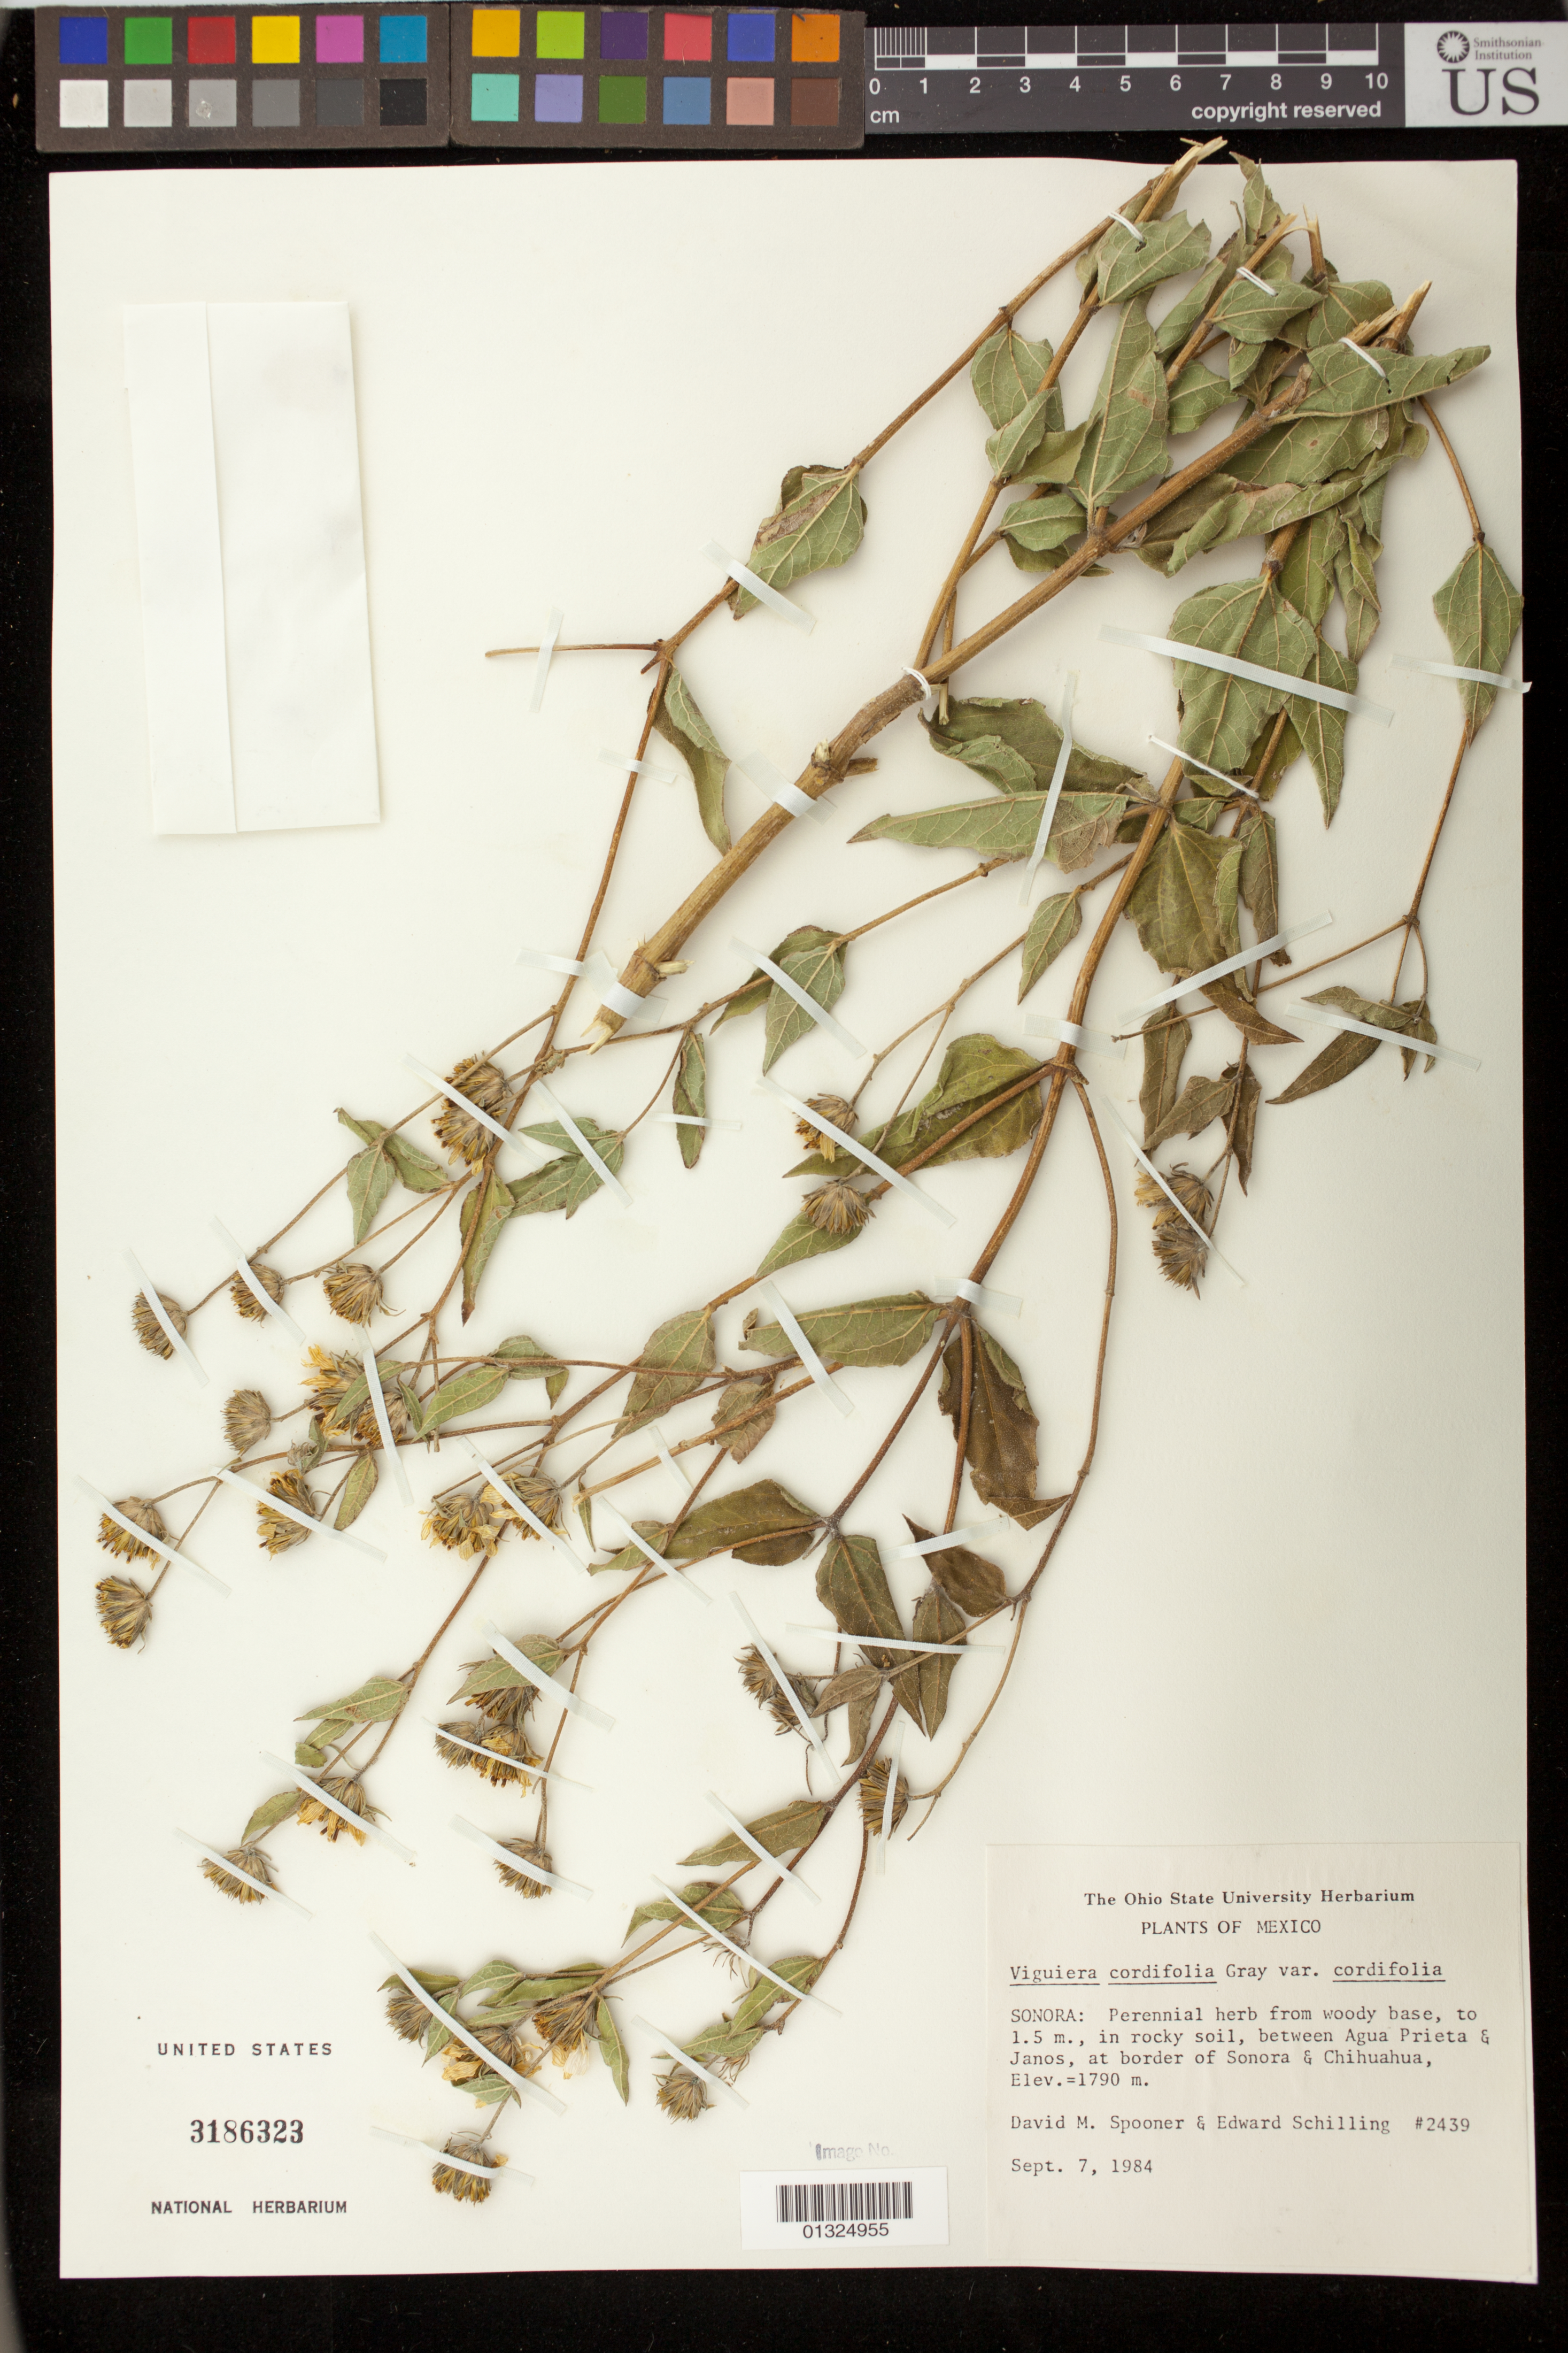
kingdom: Plantae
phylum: Tracheophyta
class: Magnoliopsida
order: Asterales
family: Asteraceae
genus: Aldama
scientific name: Aldama cordifolia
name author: (A. Gray) E.E. Schill. & Panero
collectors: D. Spooner & E. E. Schilling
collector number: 2439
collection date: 1984-09-07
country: Mexico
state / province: Sonora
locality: Between Agua Prieta and Janos, at border of Sonora & Chihuahua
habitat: In rocky soil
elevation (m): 1790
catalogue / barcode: US 3186323